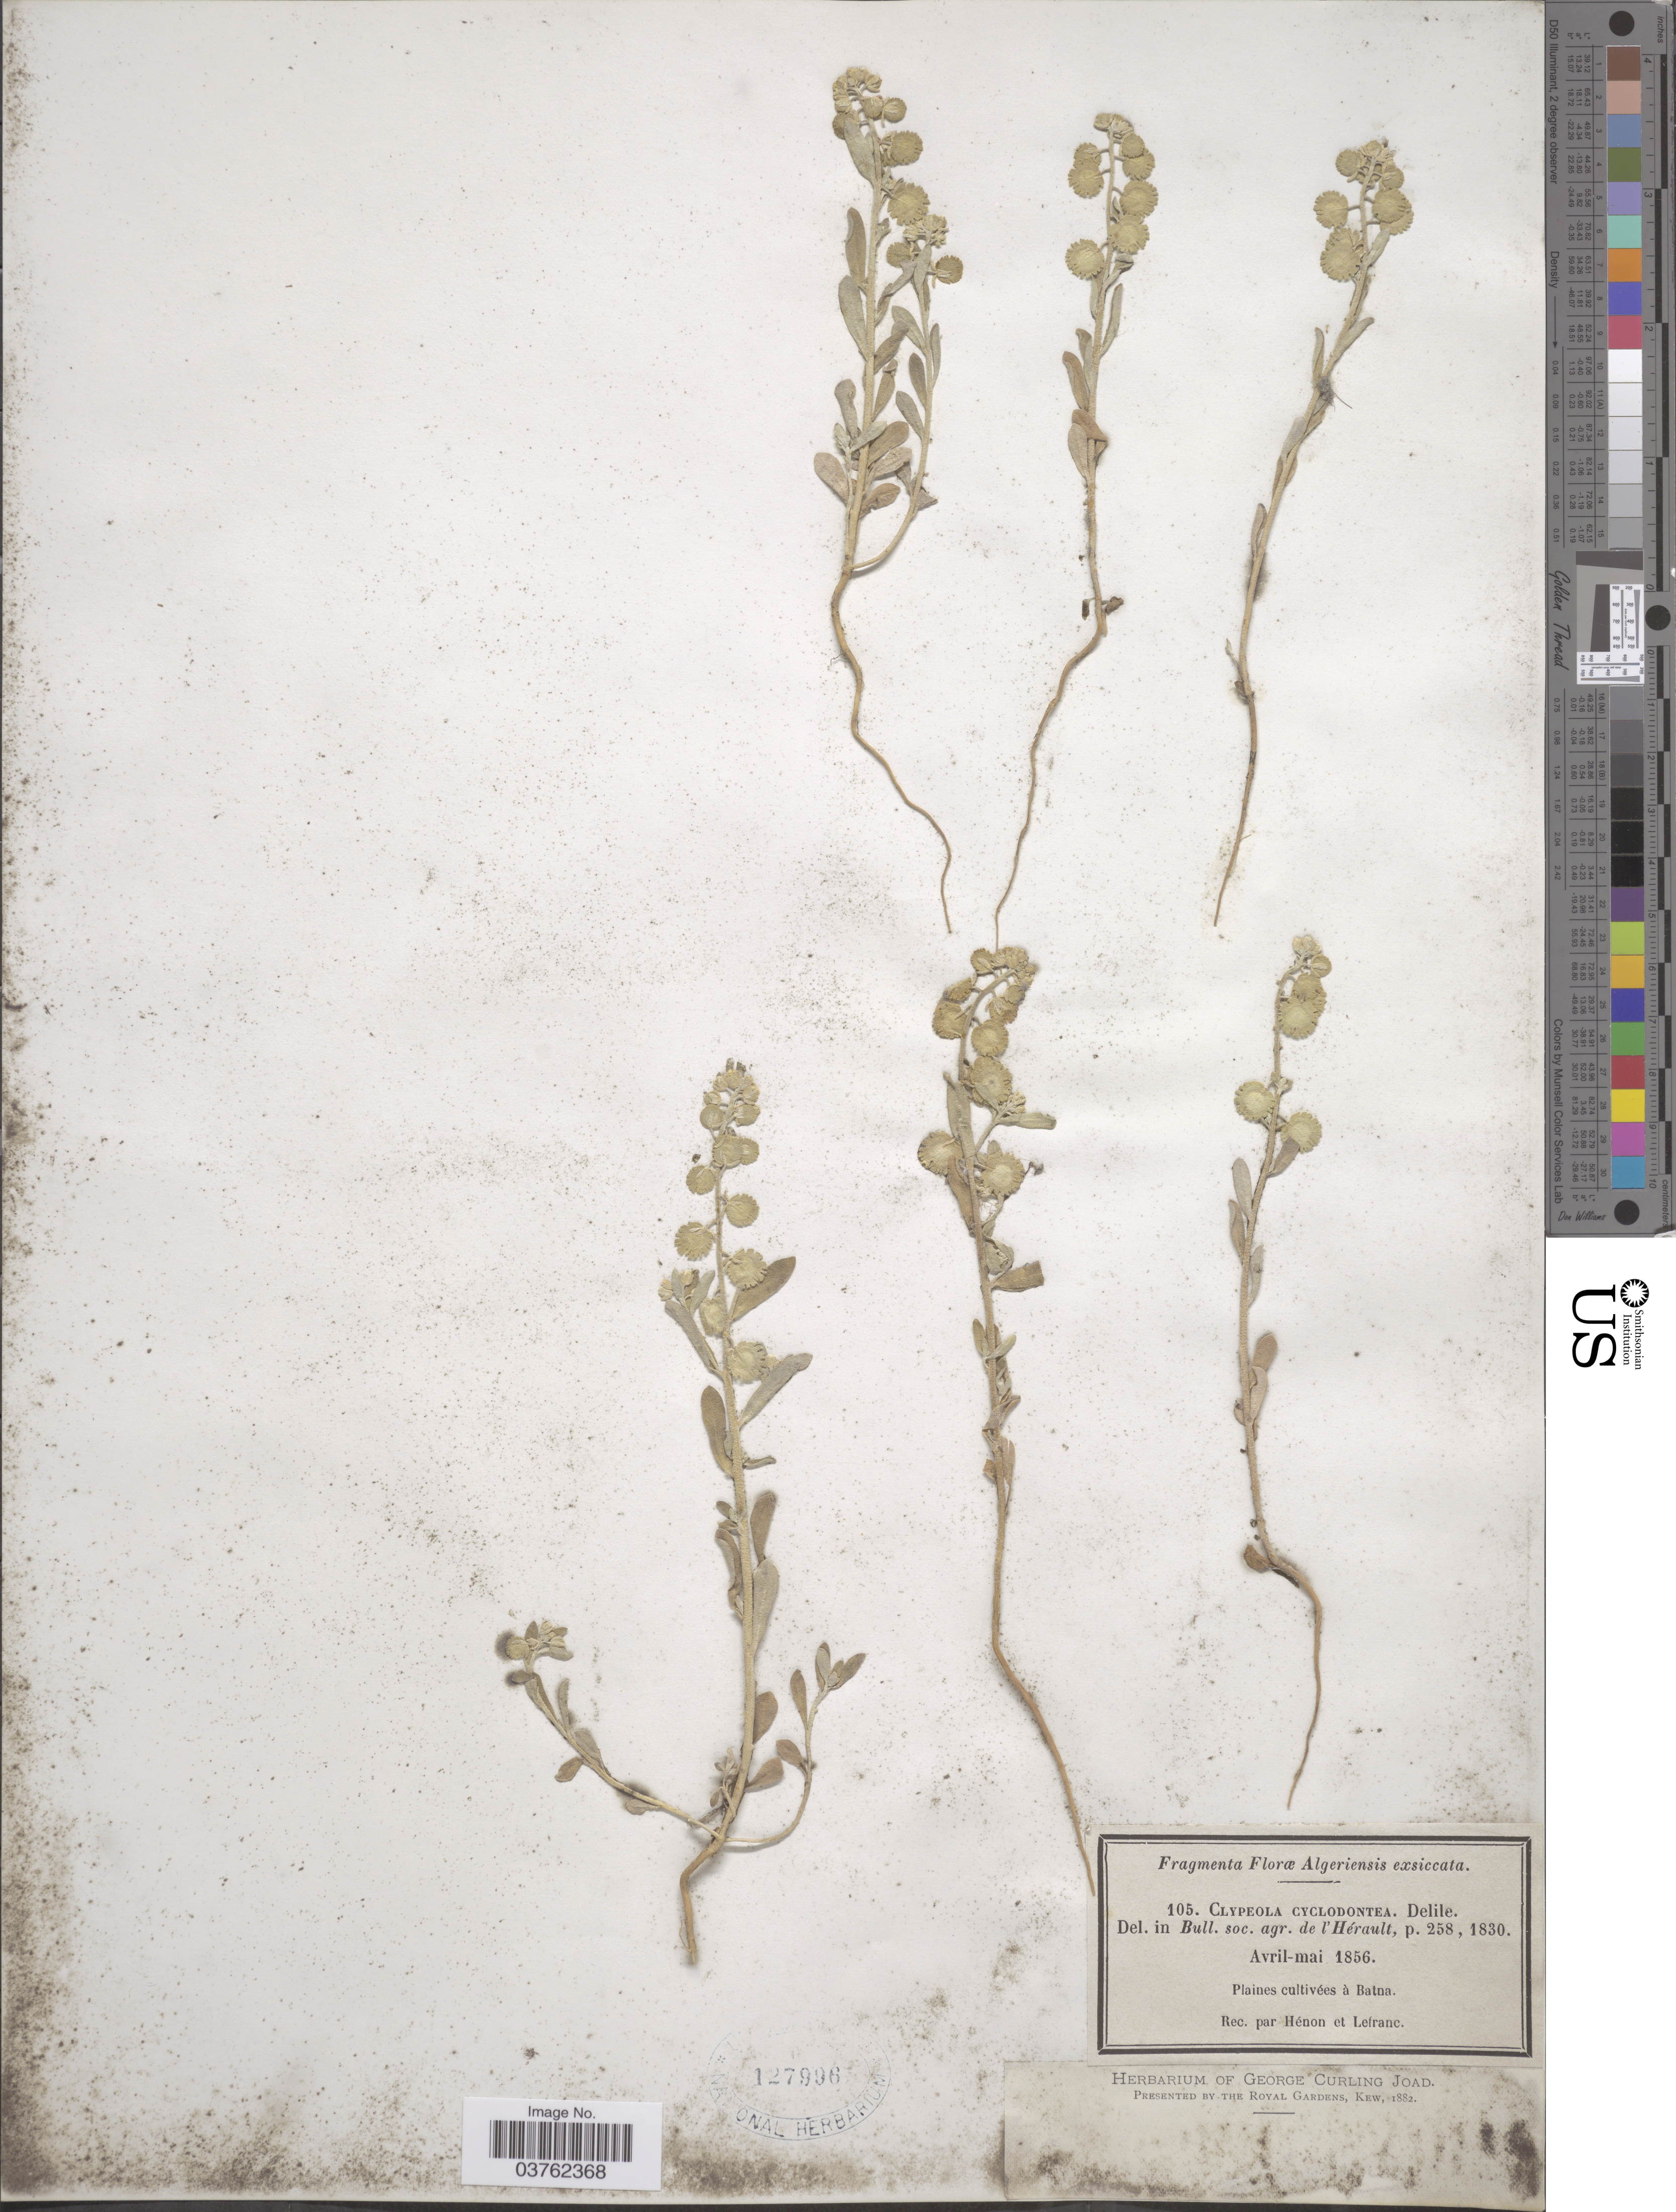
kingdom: Plantae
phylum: Tracheophyta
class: Magnoliopsida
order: Brassicales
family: Brassicaceae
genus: Clypeola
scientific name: Clypeola cyclodontea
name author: Delile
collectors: -. Henon & Lefranc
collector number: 105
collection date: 1856-04/1856-05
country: Algeria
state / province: Batna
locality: Algeriensis. Plaines cultivées à Batna.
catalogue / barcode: US 127996